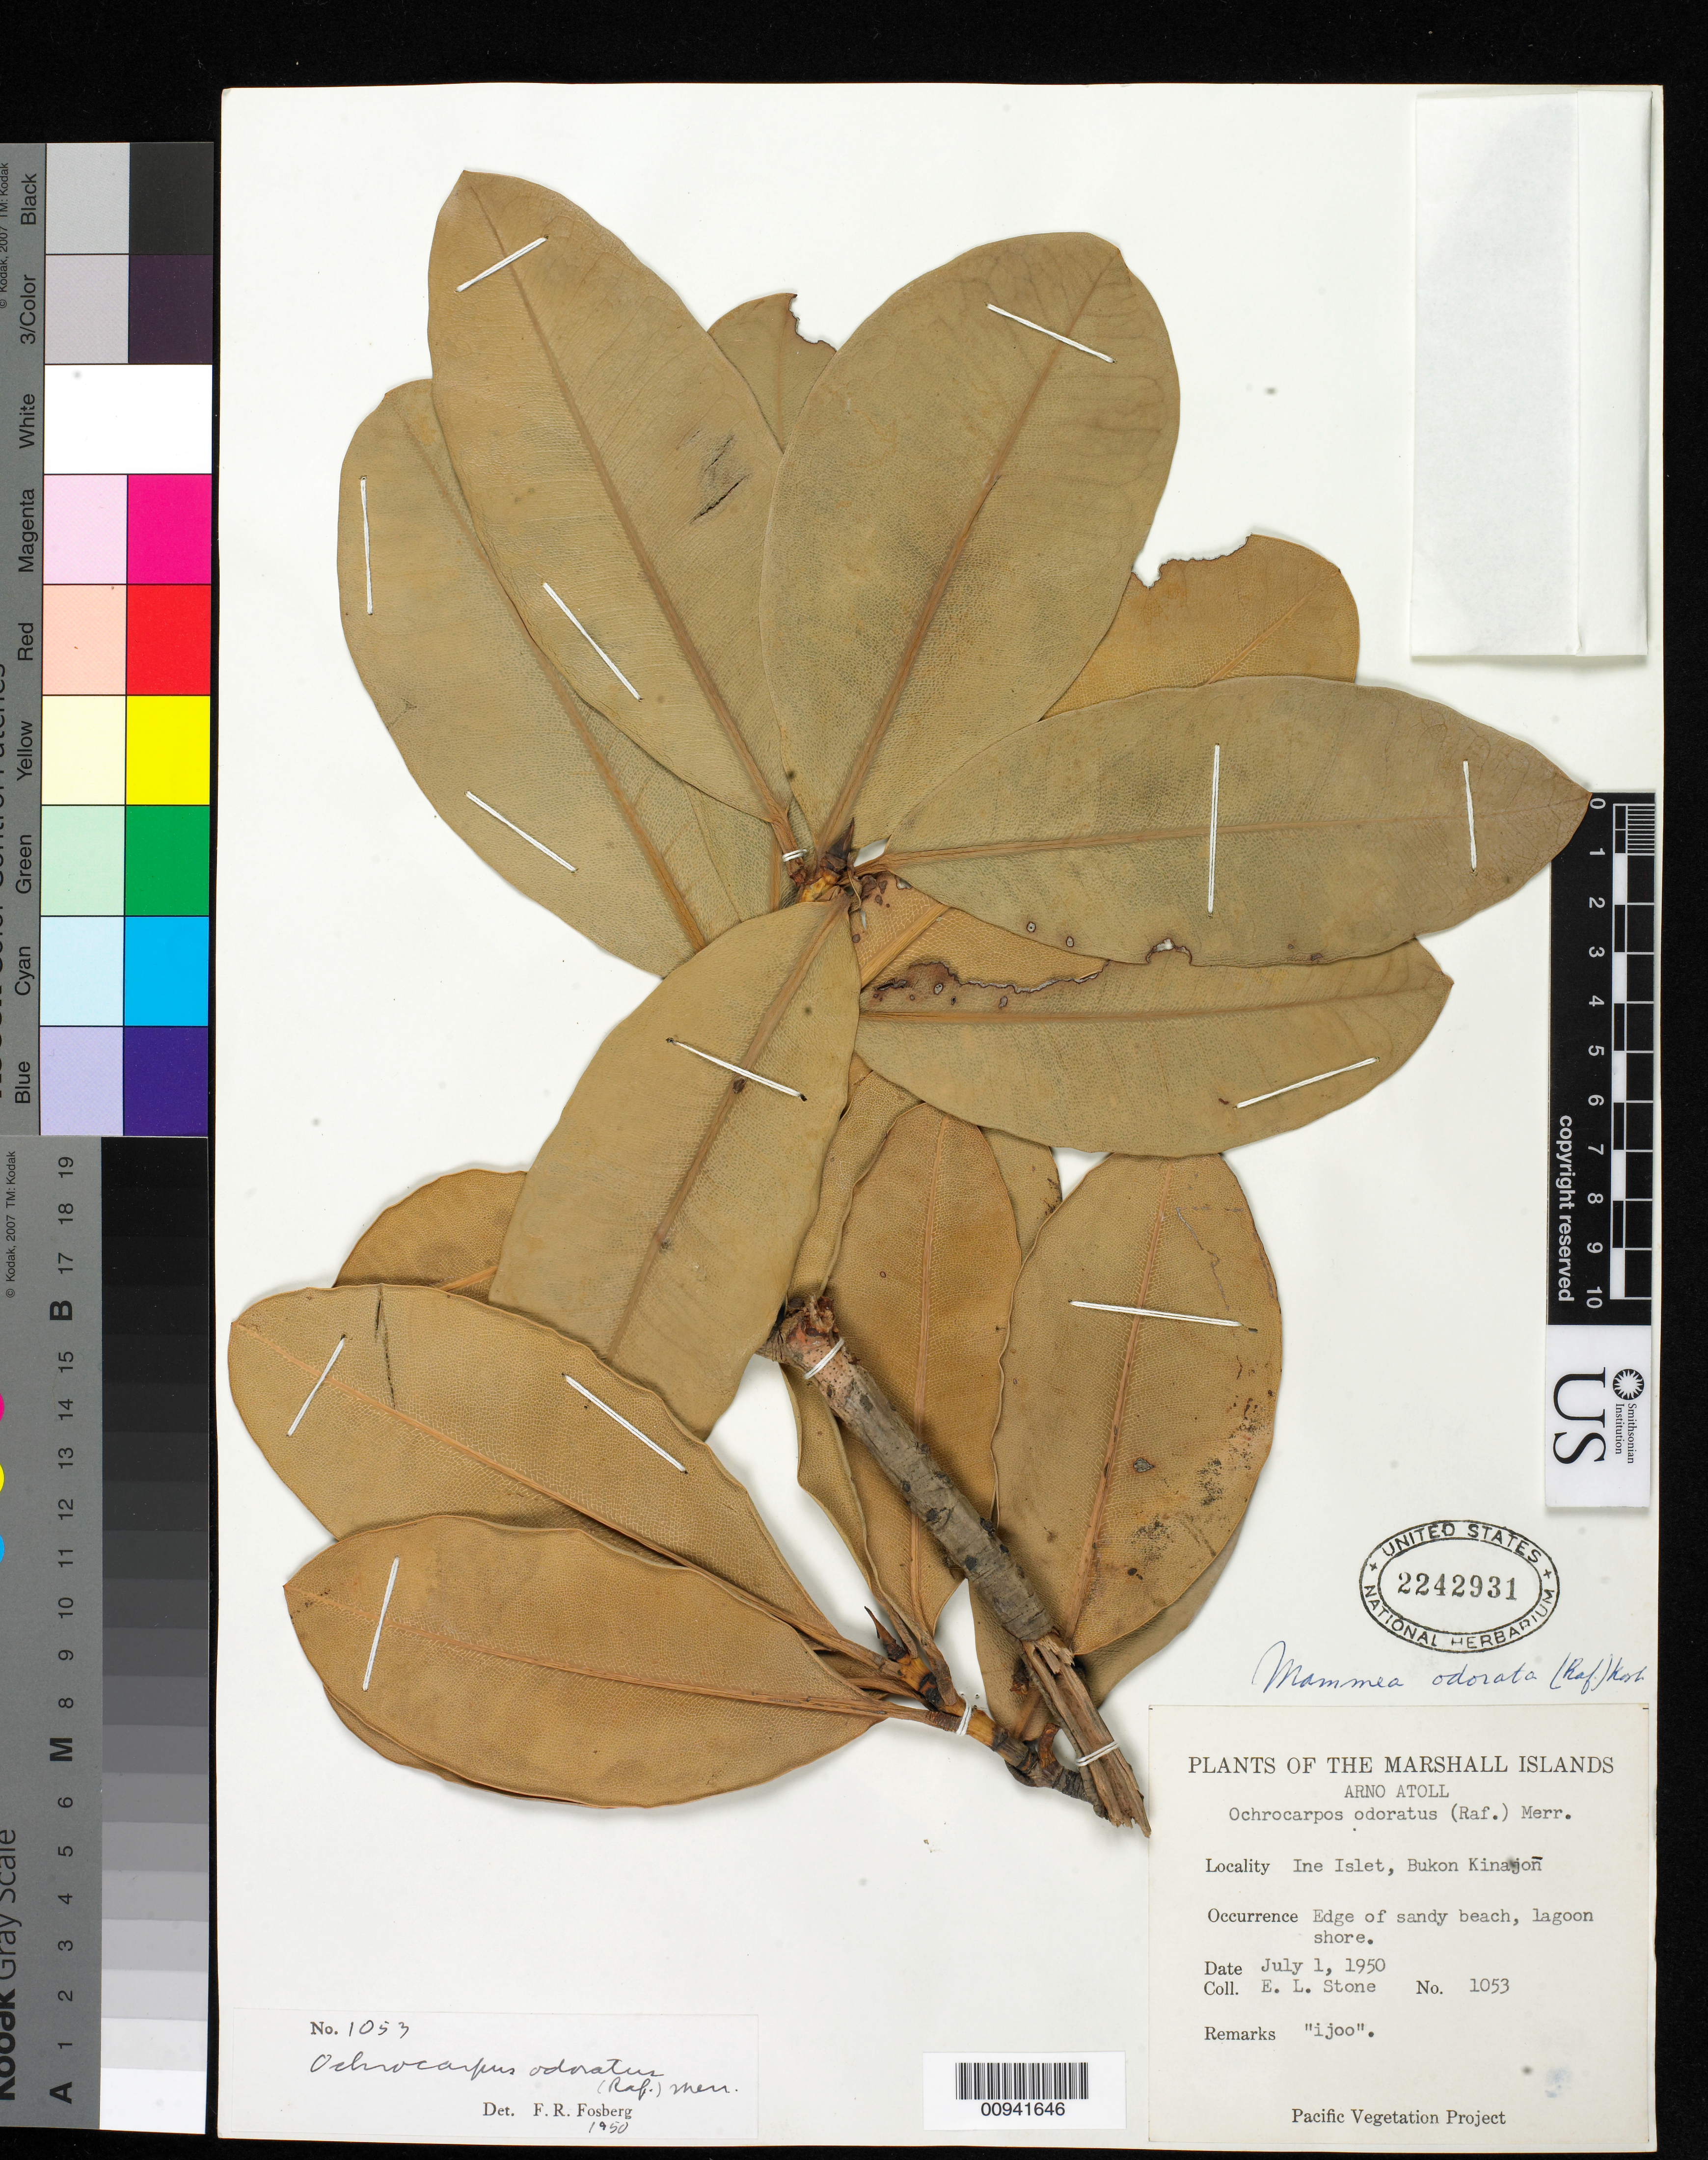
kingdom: Plantae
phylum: Tracheophyta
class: Magnoliopsida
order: Malpighiales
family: Calophyllaceae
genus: Mammea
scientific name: Mammea odorata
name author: (Raf.) Kosterm.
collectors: E. L. Stone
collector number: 1053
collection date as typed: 01 Jul 1950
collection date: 1950-07-01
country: Marshall Islands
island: Arno Atoll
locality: Ine Islet, Bukon Kinajon.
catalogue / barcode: US 2242931